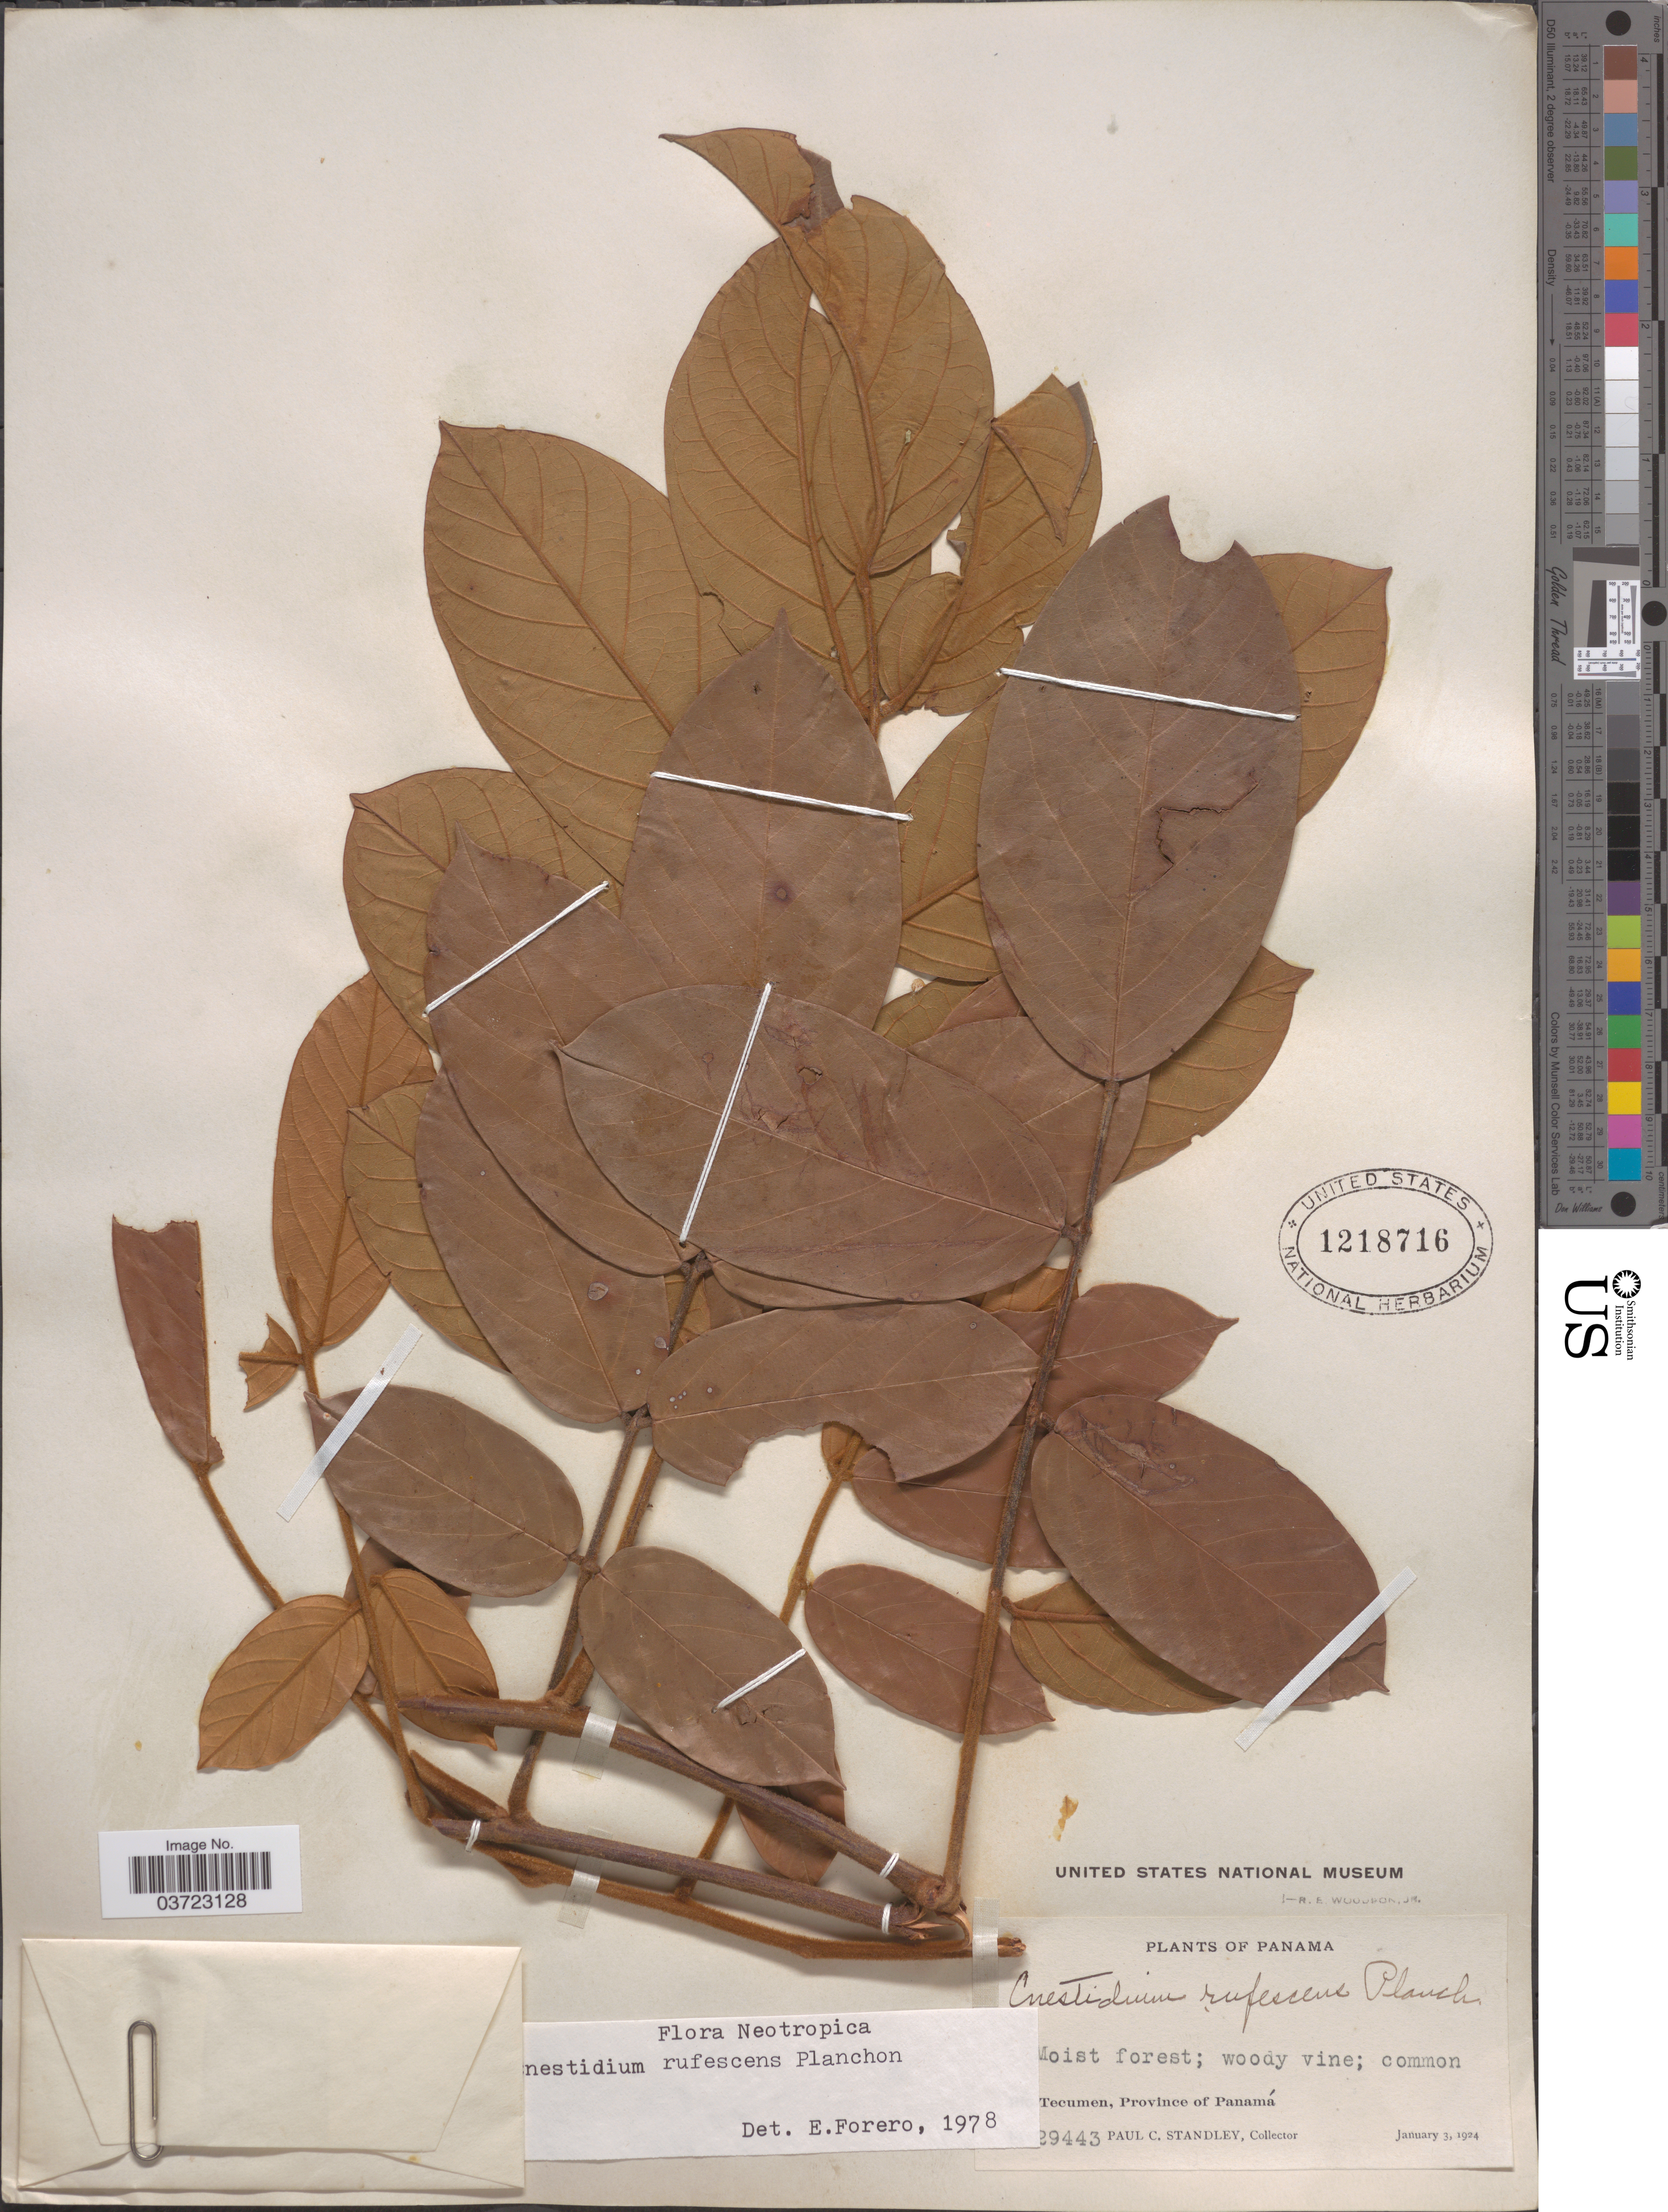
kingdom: Plantae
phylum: Tracheophyta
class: Magnoliopsida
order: Oxalidales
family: Connaraceae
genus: Cnestidium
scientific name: Cnestidium rufescens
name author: Planch.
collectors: P. C. Standley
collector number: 29443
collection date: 1924-01-03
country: Panama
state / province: Panamá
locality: Tecumen, Province of Panamá.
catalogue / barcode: US 1218716